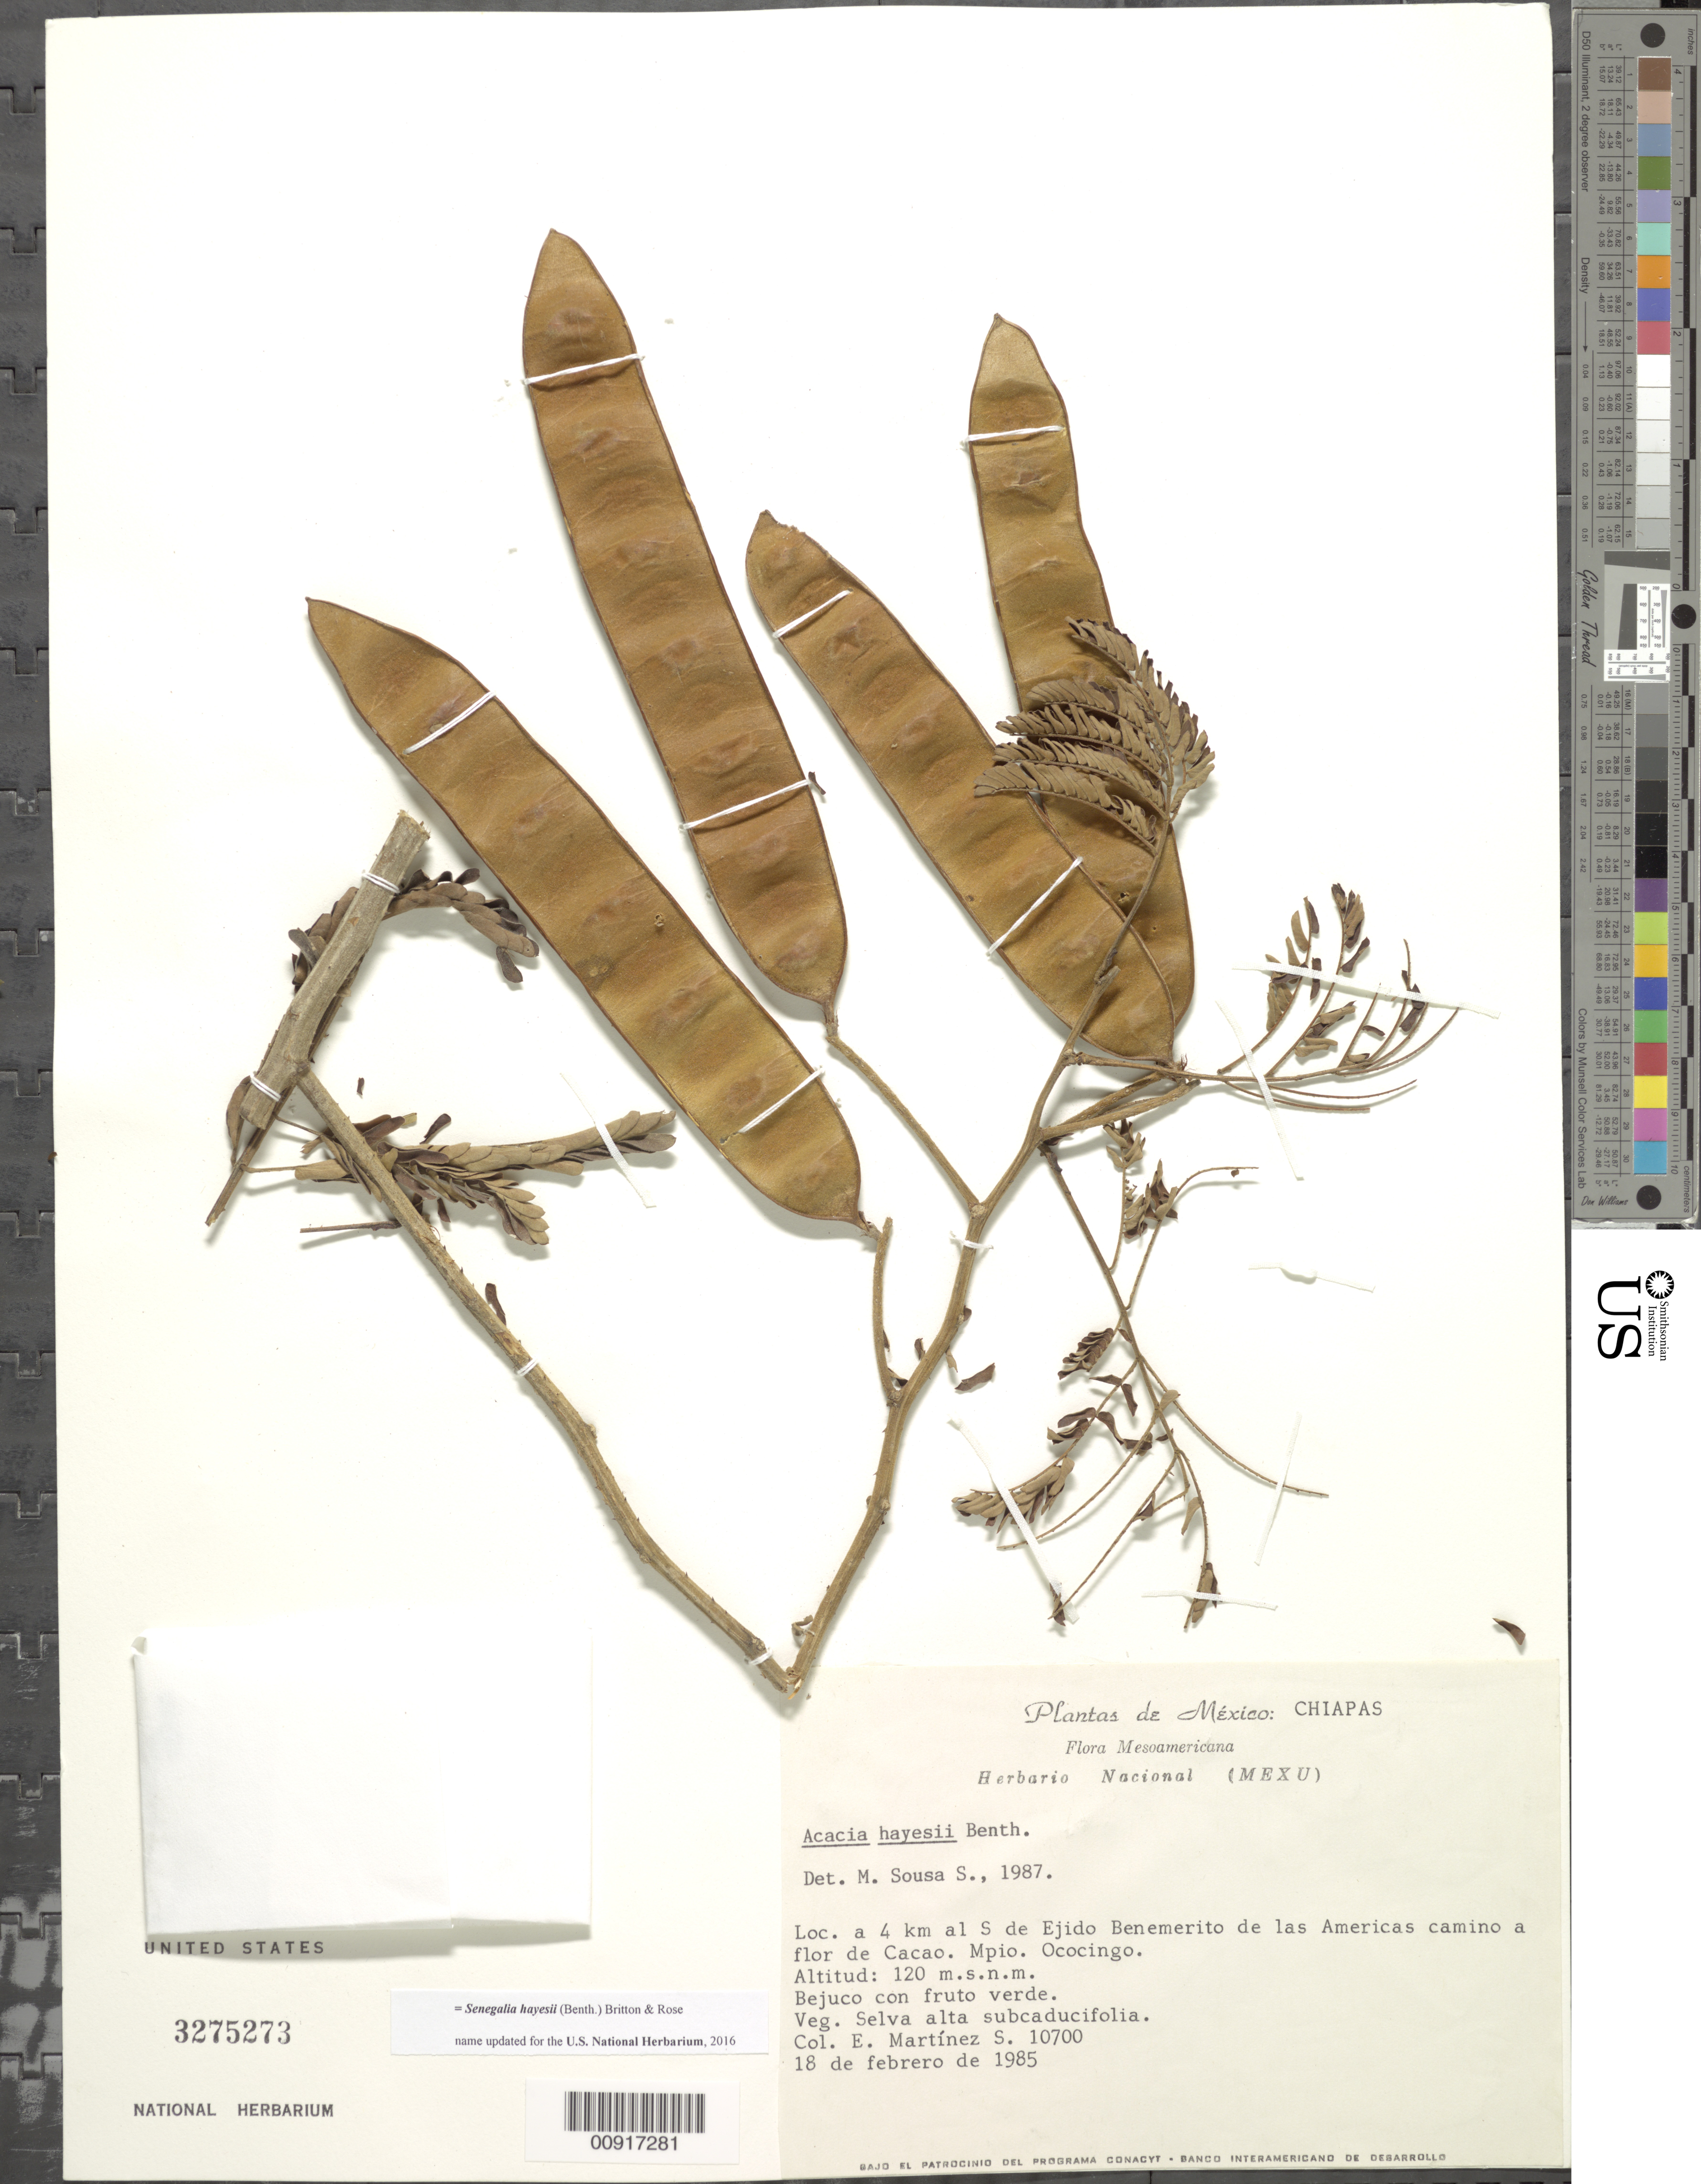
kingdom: Plantae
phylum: Tracheophyta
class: Magnoliopsida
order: Fabales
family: Fabaceae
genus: Senegalia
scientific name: Senegalia hayesii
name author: (Benth.) Britton & Rose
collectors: E. M. Martínez S.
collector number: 10700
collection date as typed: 18 Feb 1985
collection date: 1985-02-18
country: Mexico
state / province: Chiapas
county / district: Ocosingo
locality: A 4 km. al S de Ejido Benemérito de las Américas camino a Flor de Cacao, Mpio. Ocosingo, Chiapas.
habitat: Selva alta subcaducifolia.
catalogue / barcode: US 3275273